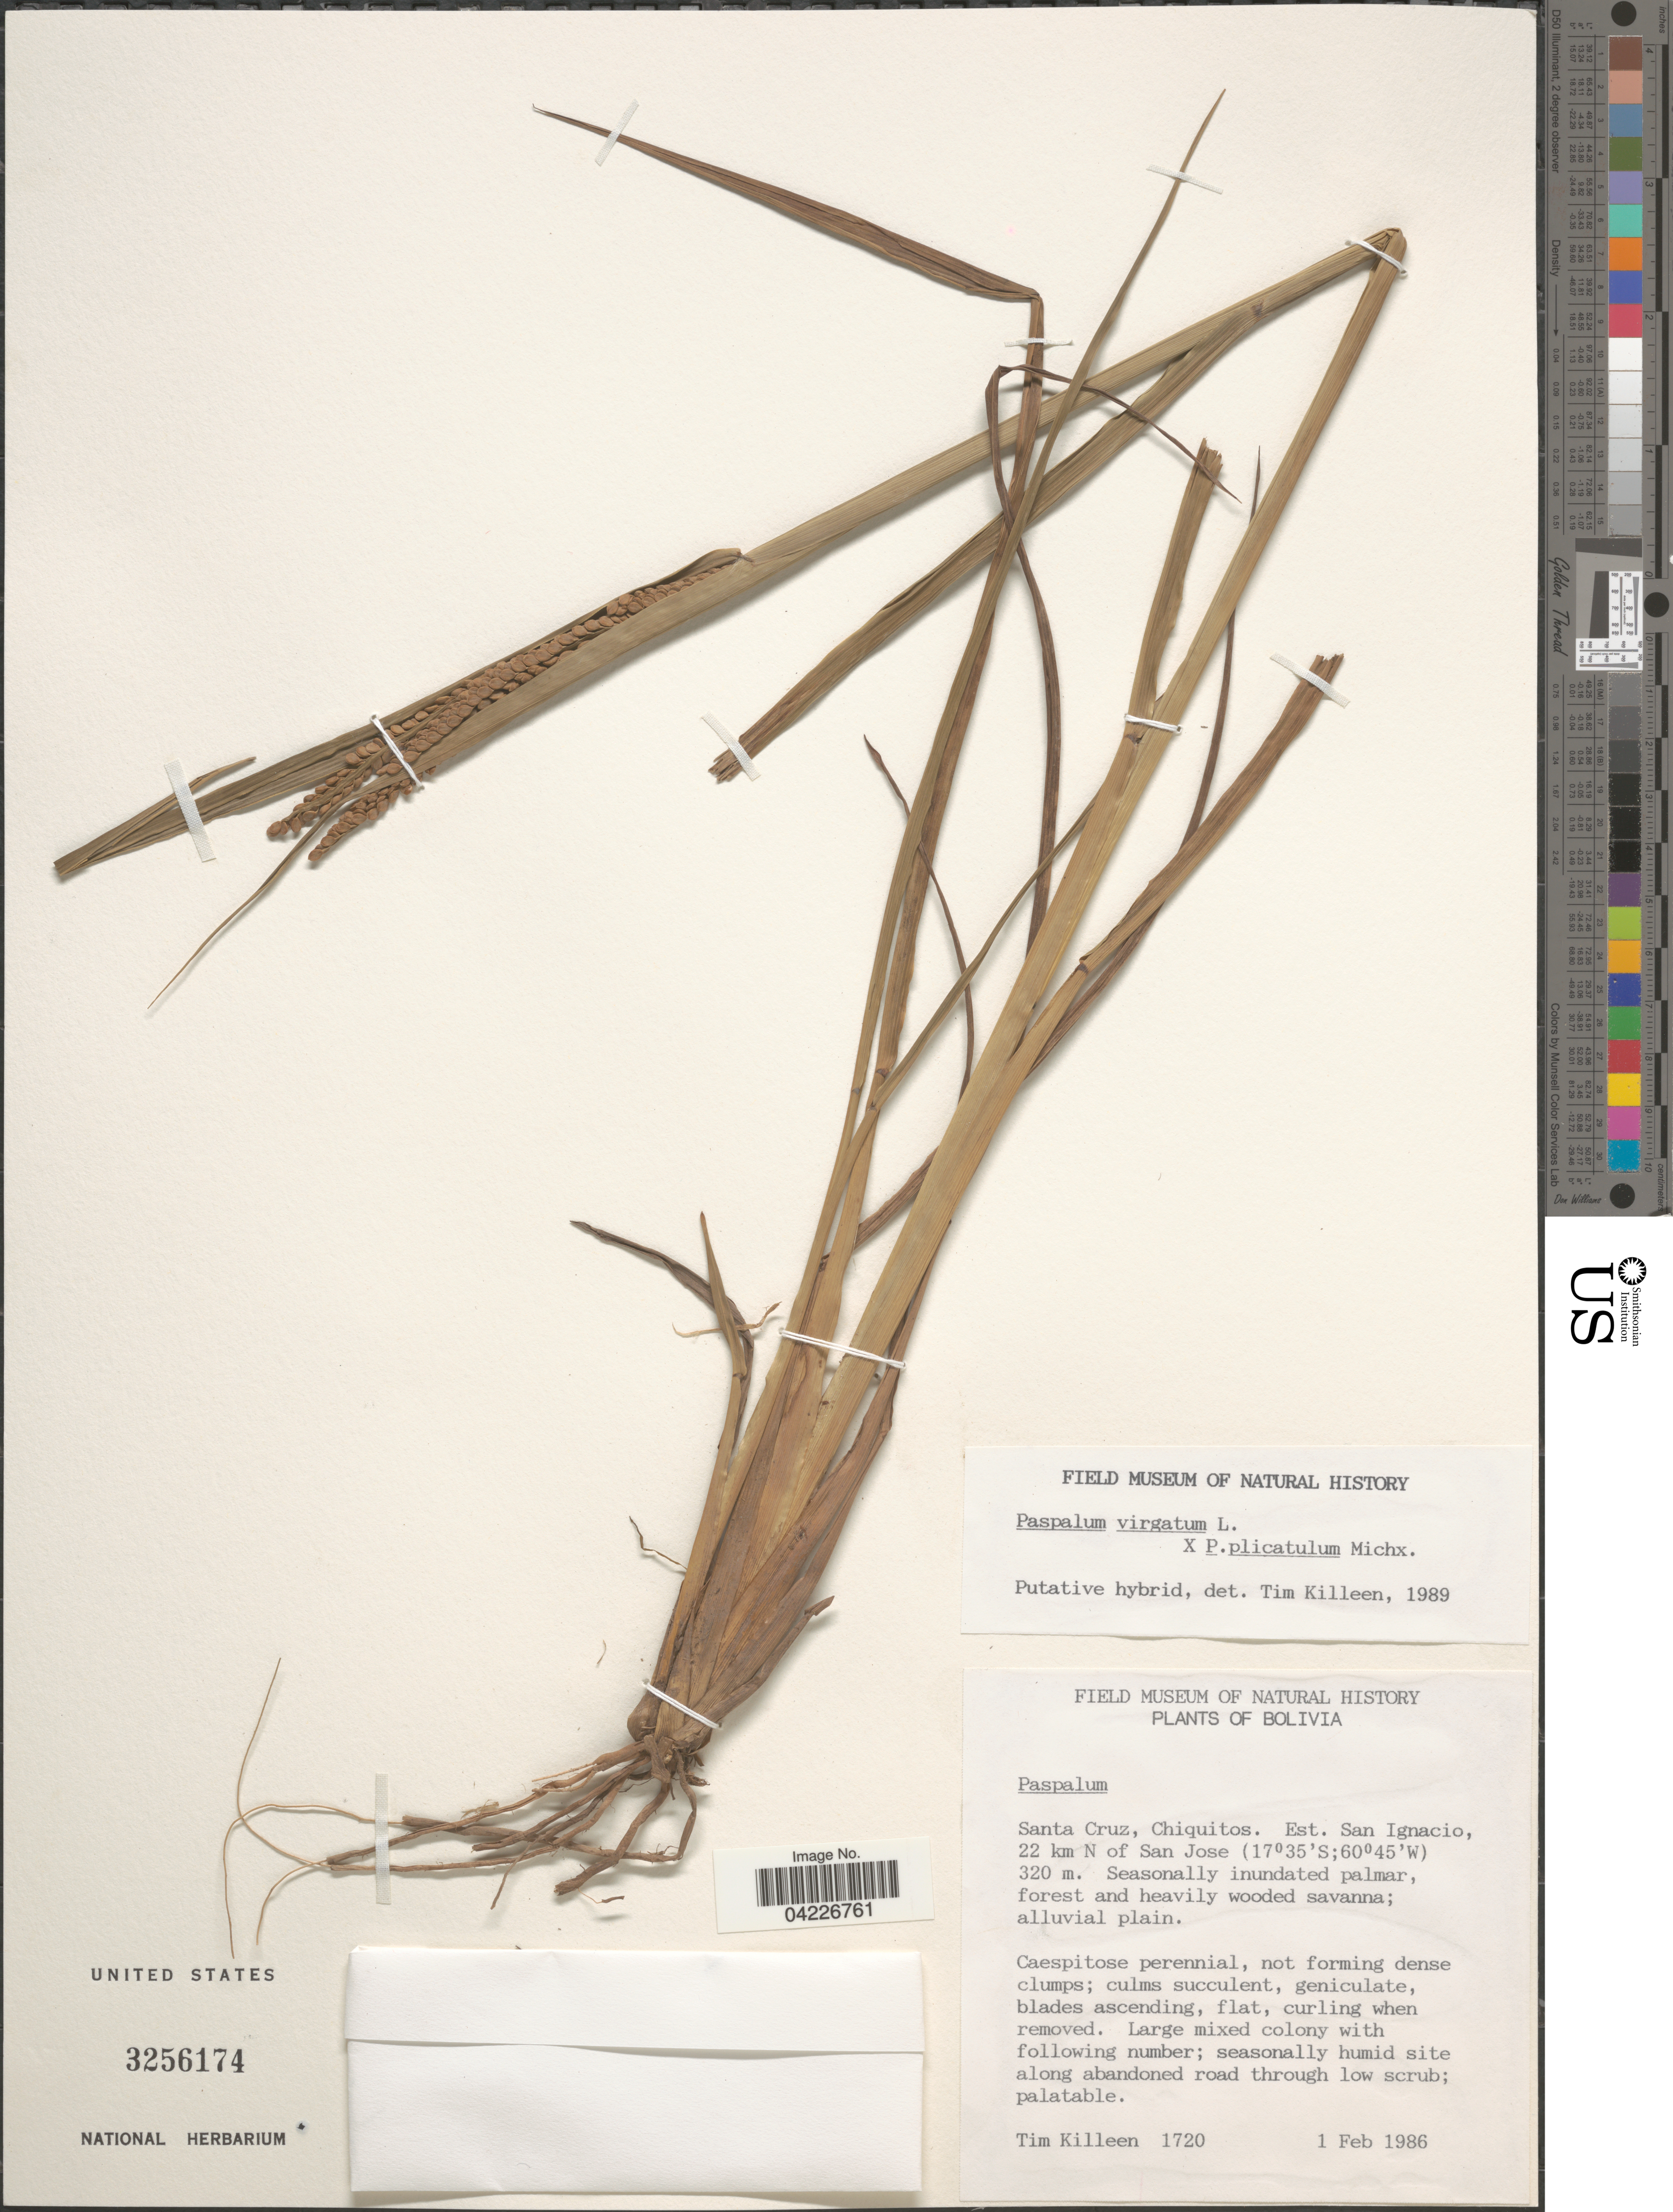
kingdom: Plantae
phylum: Tracheophyta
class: Liliopsida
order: Poales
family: Poaceae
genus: Paspalum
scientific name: Paspalum virgatum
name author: L.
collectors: T. J. Killeen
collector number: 1720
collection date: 1986-02-01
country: Bolivia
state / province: Santa Cruz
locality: Santa Cruz, Chiquitos. Est. San Ignacio, 22 km N of San José.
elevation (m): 320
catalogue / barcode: US 3256174